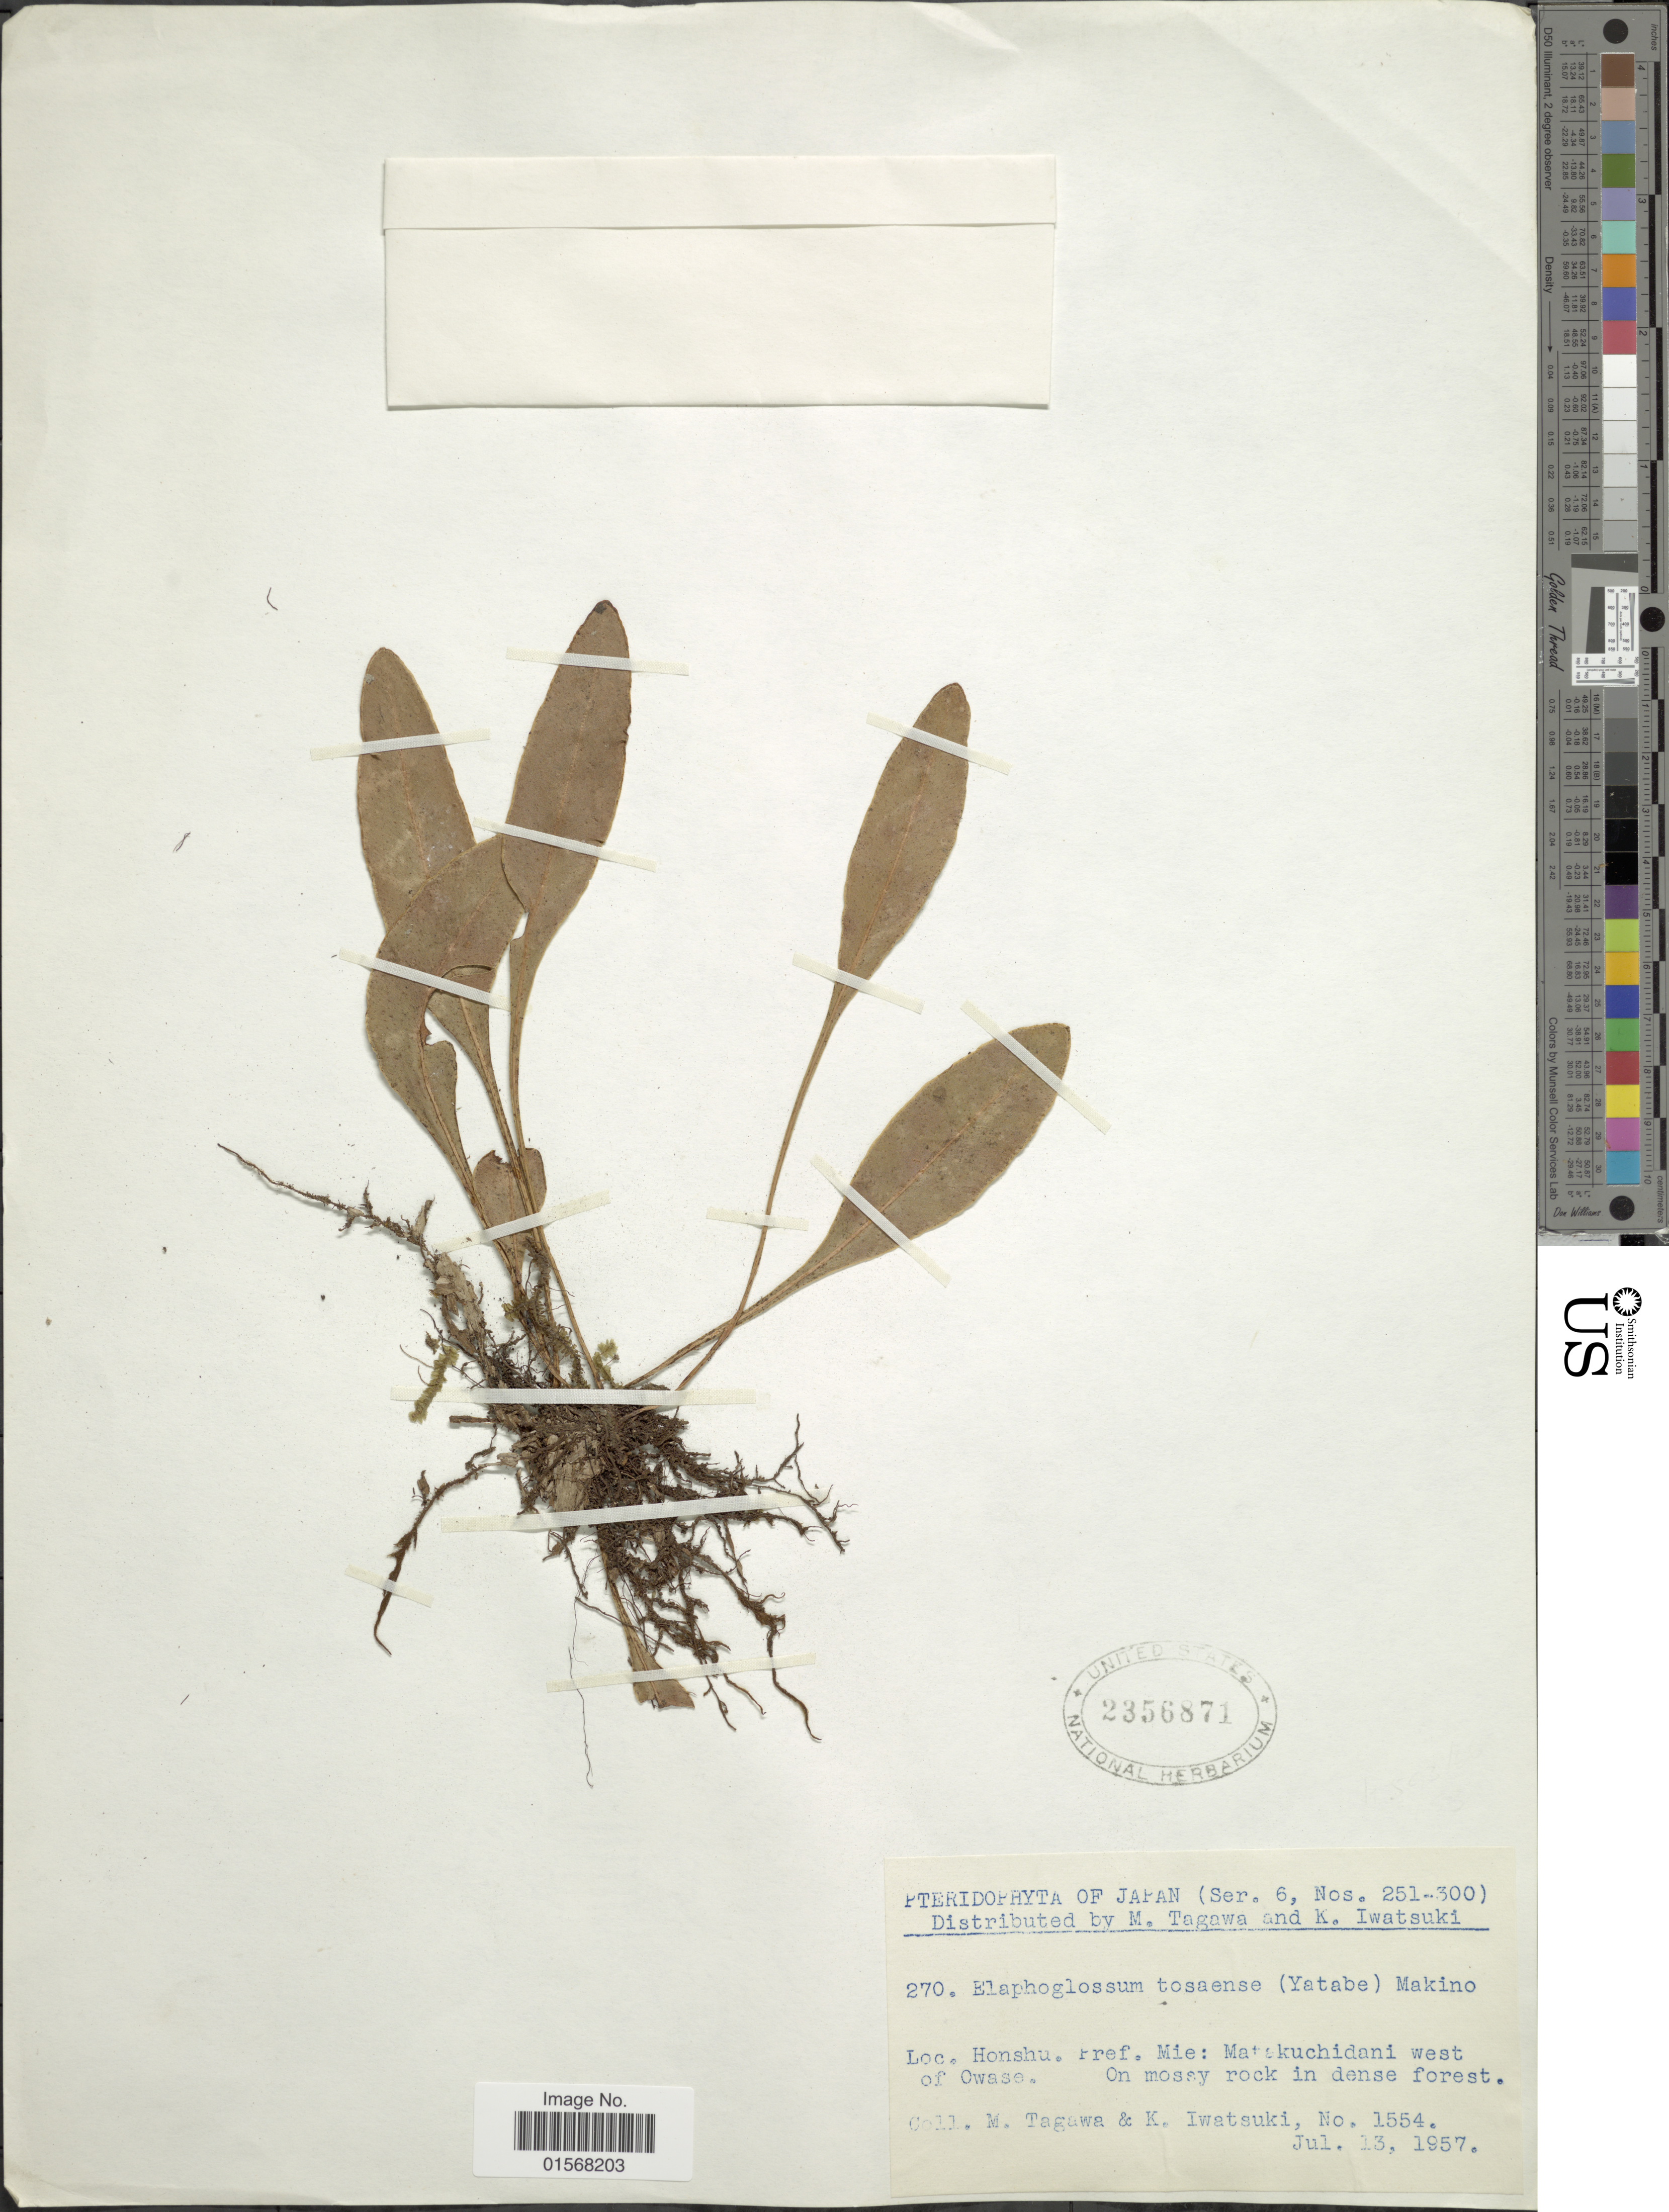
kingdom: Plantae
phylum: Tracheophyta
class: Polypodiopsida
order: Polypodiales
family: Dryopteridaceae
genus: Elaphoglossum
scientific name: Elaphoglossum tosaense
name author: (Yatabe) Makino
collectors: M. Tagawa & K. Iwatsuki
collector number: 1554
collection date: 1957-07-13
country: Japan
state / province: Mie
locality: Honshu, Pref. Mie: Matakuchidani west of Owase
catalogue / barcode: US 2356871